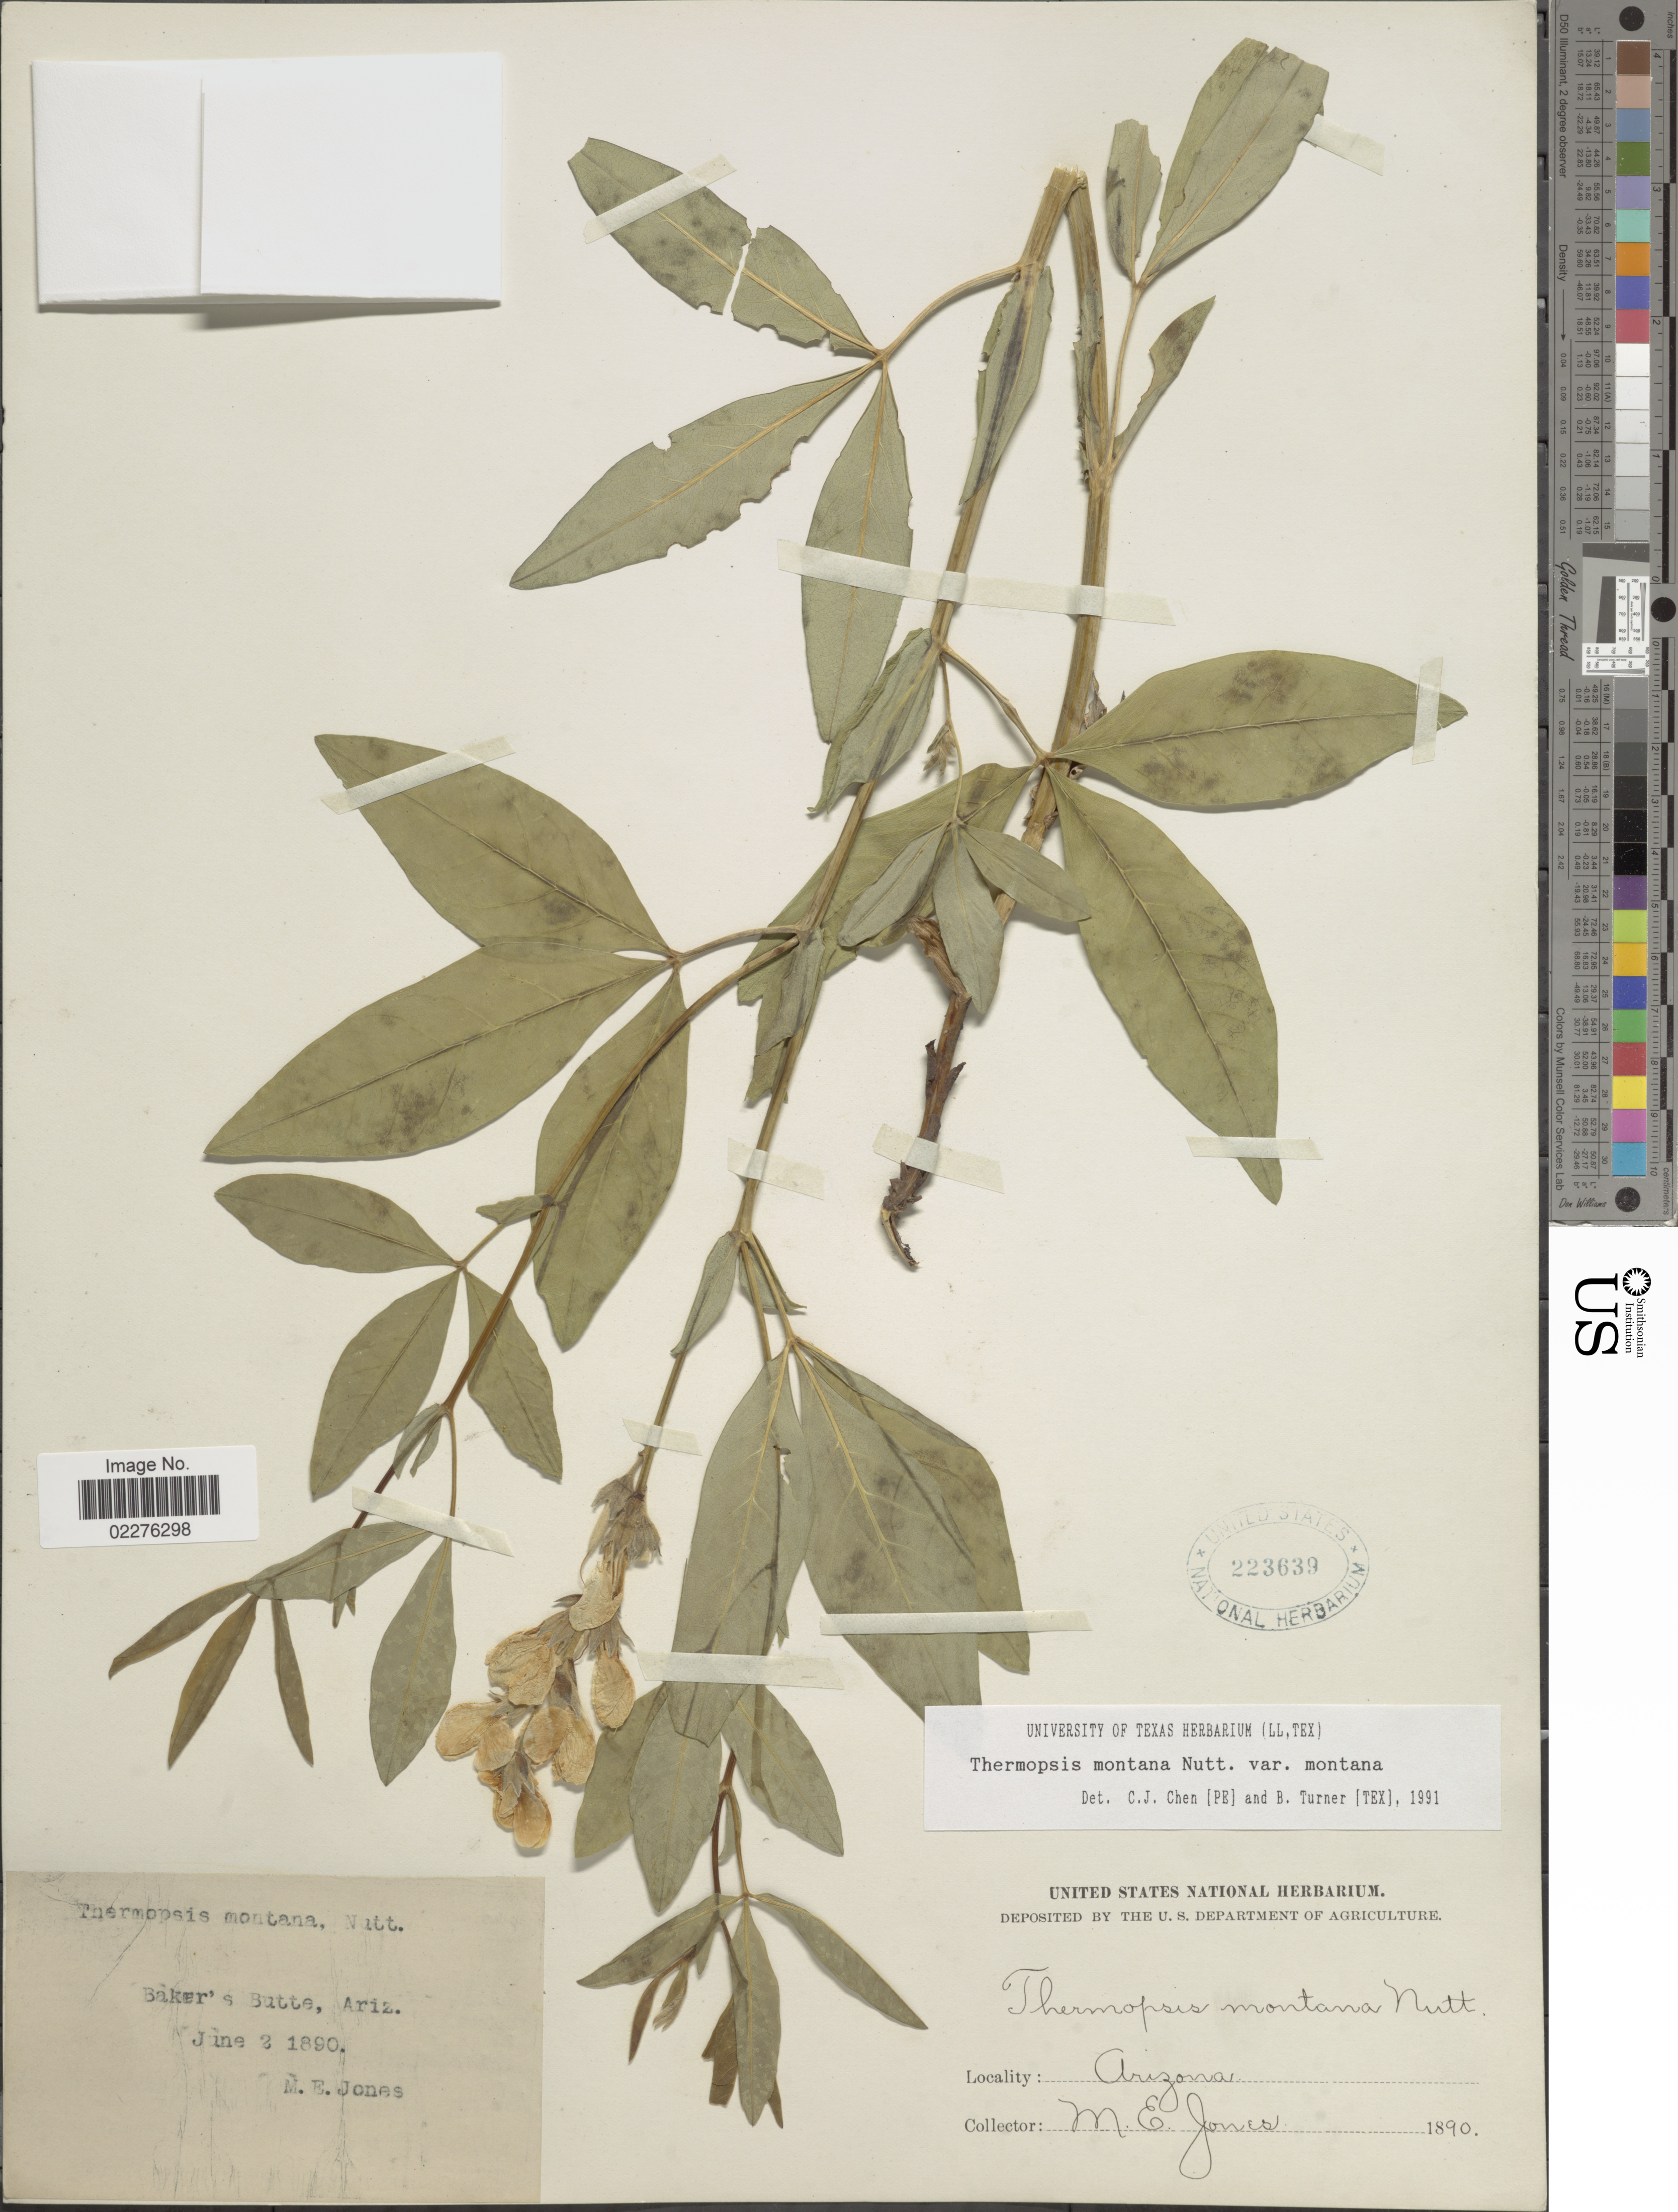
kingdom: Plantae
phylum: Tracheophyta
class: Magnoliopsida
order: Fabales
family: Fabaceae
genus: Thermopsis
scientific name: Thermopsis montana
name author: Nutt.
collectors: M. E. Jones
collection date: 1890-06-02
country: United States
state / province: Arizona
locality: Baker's Butte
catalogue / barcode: US 223639